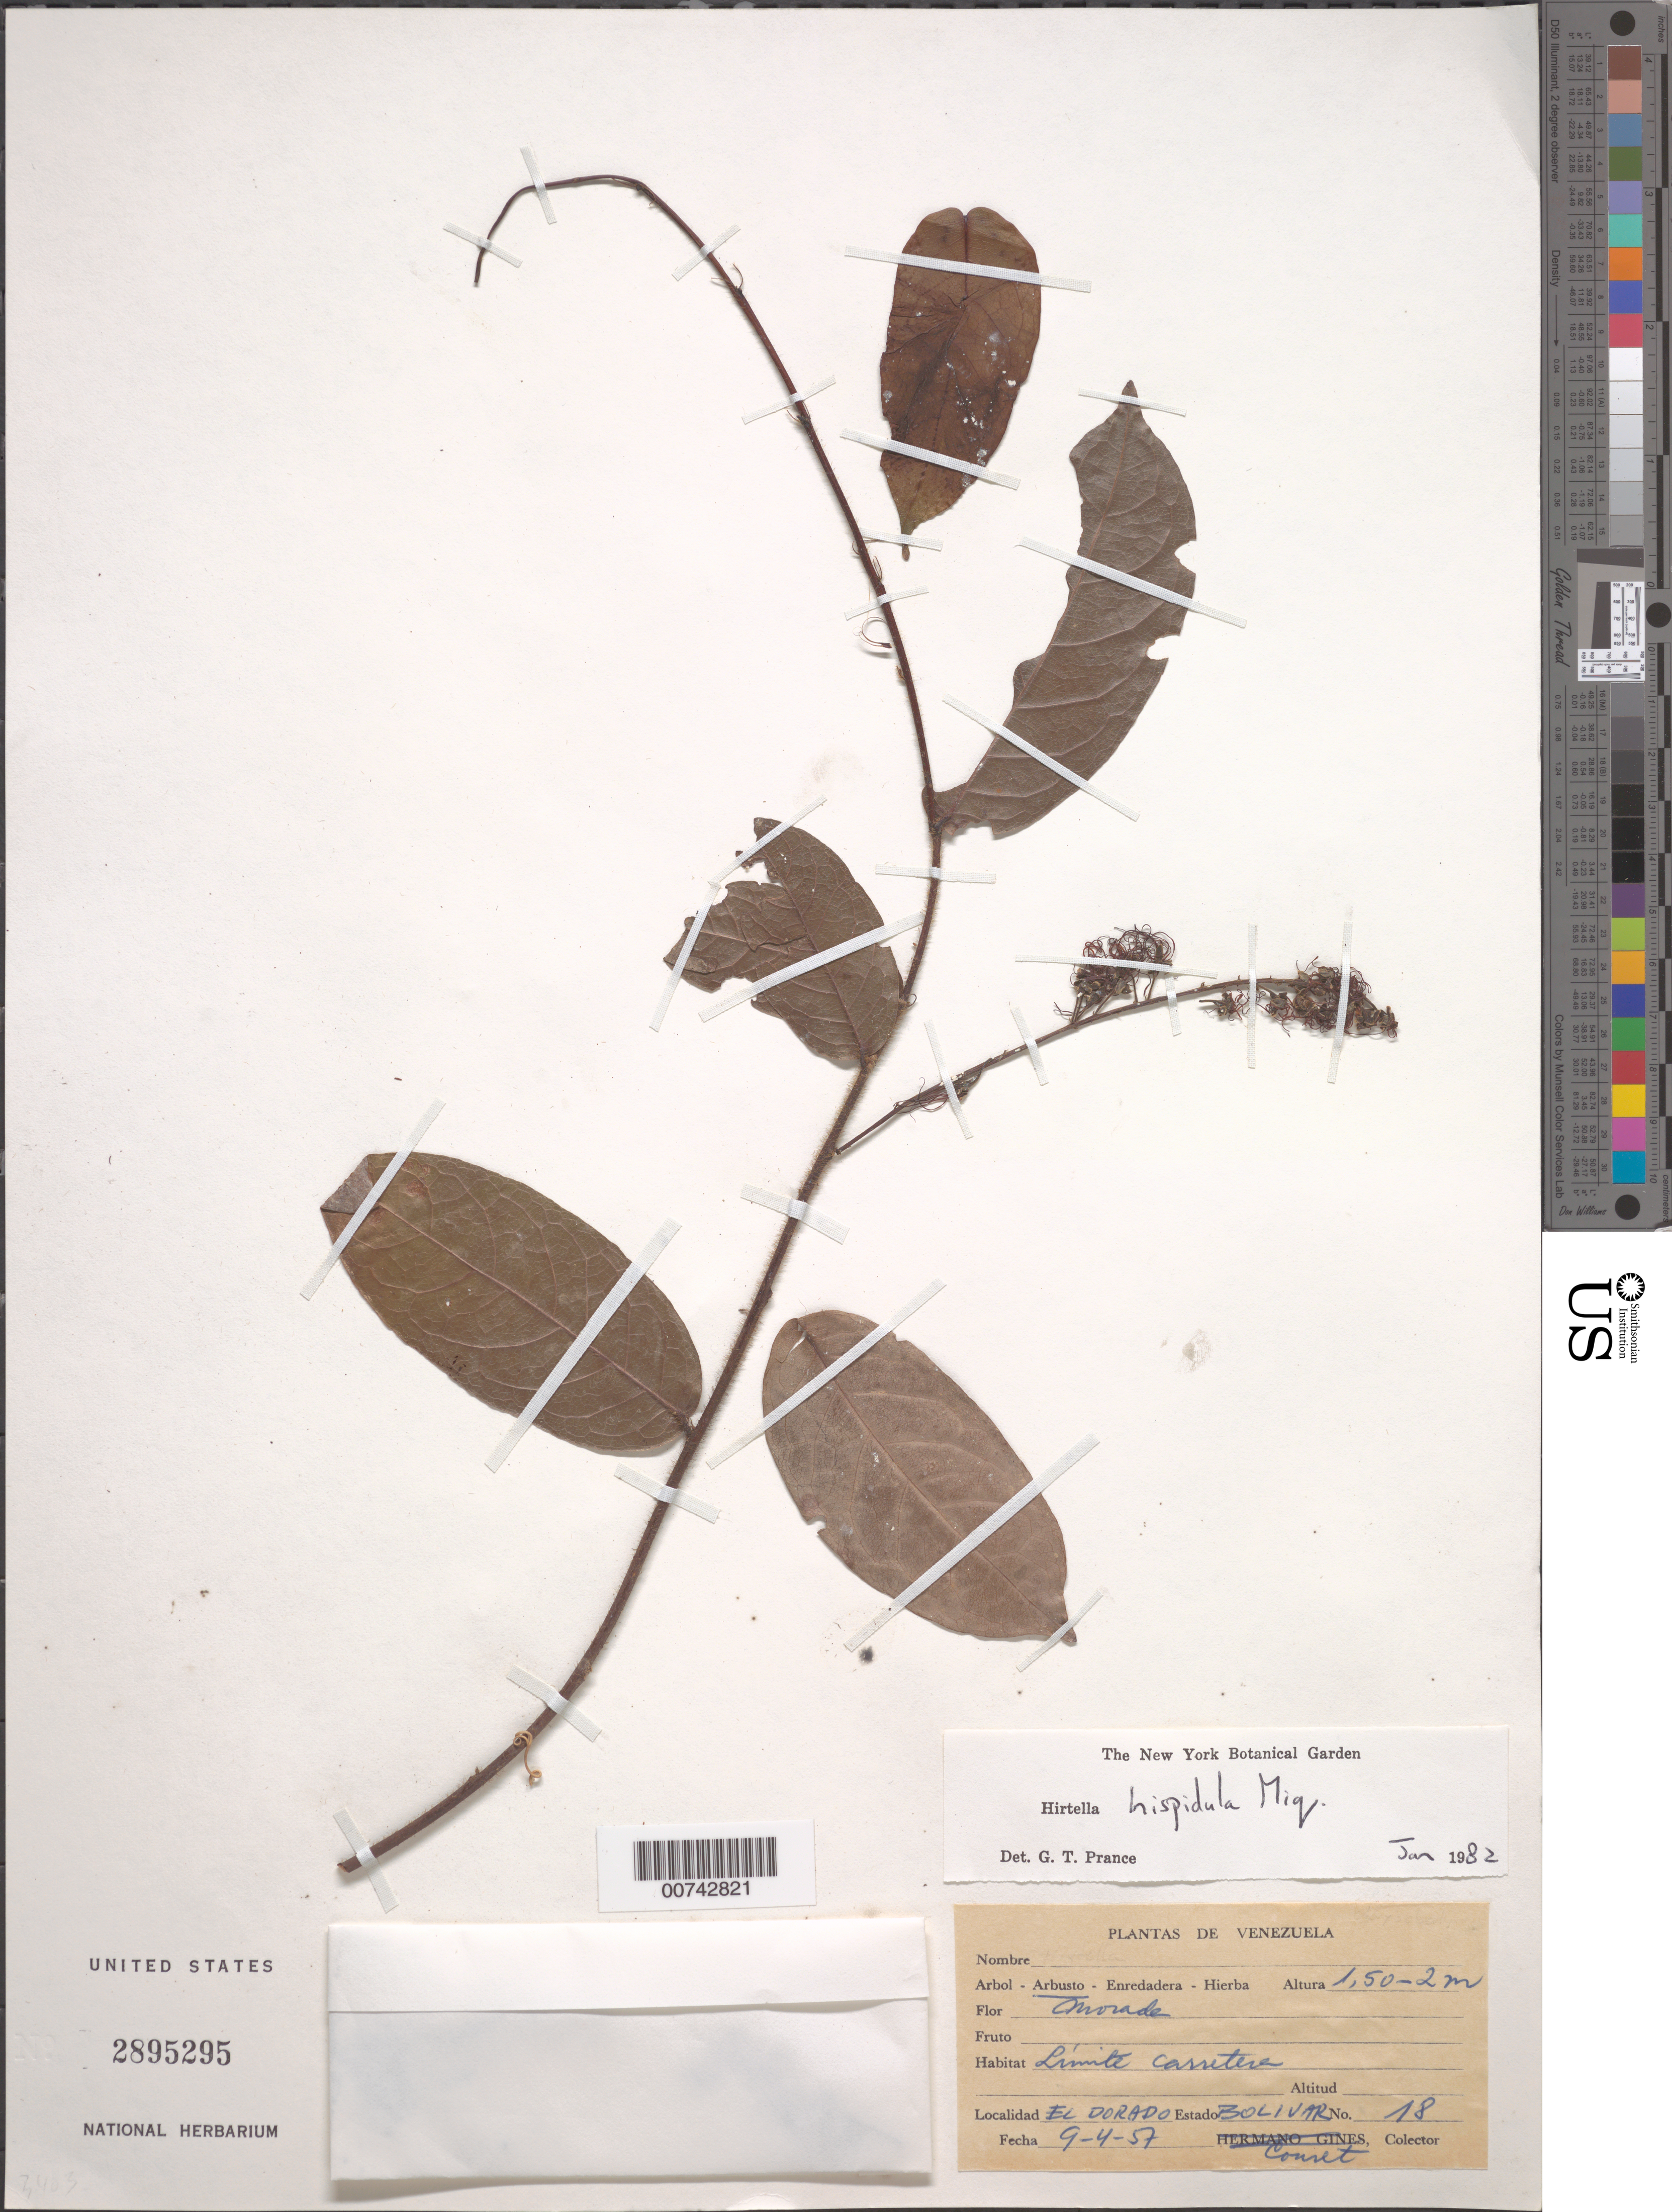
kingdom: Plantae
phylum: Tracheophyta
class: Magnoliopsida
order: Malpighiales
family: Chrysobalanaceae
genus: Hirtella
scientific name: Hirtella hispidula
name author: Miq.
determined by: Prance, G. T.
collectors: -. Couret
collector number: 18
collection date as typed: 9-Apr-57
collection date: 1957-04-09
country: Venezuela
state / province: Bolívar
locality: El Dorado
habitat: Limite carretere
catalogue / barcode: US 2895295